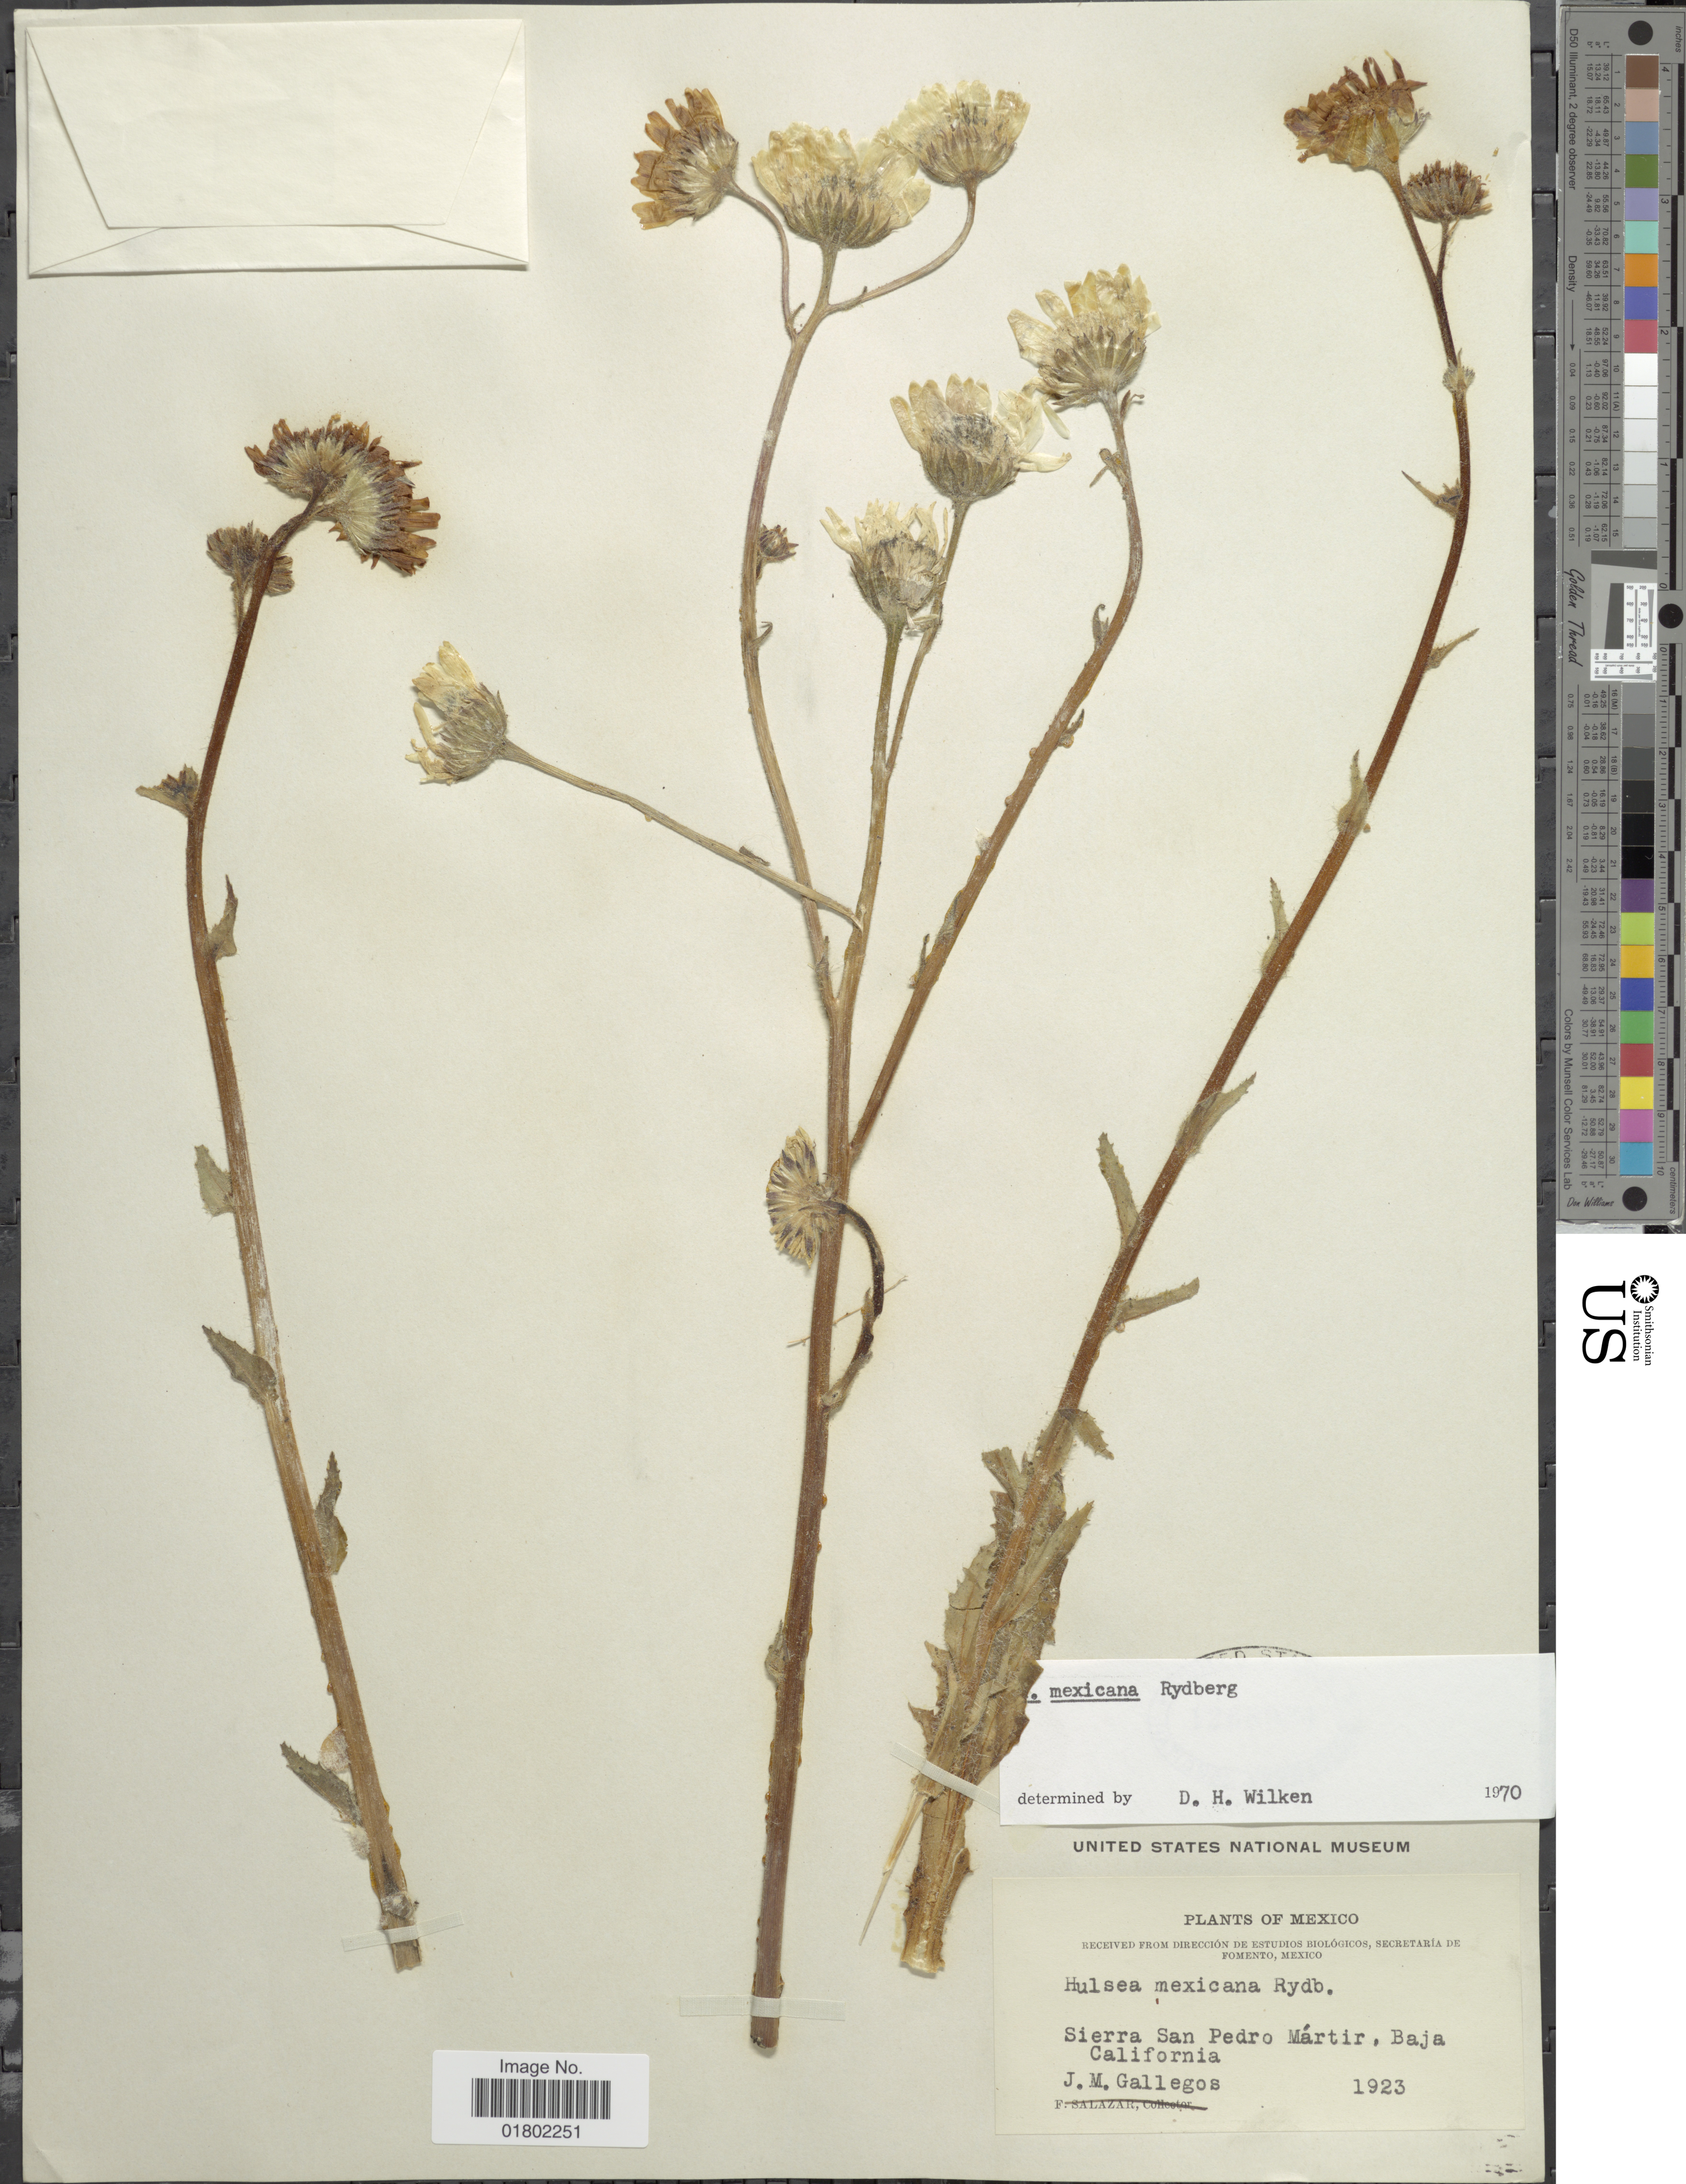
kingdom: Plantae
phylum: Tracheophyta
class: Magnoliopsida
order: Asterales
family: Asteraceae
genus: Hulsea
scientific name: Hulsea mexicana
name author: Rydb.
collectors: J. Gallegos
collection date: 1923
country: Mexico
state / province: Baja California Norte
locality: Sierra San Pedro Martir